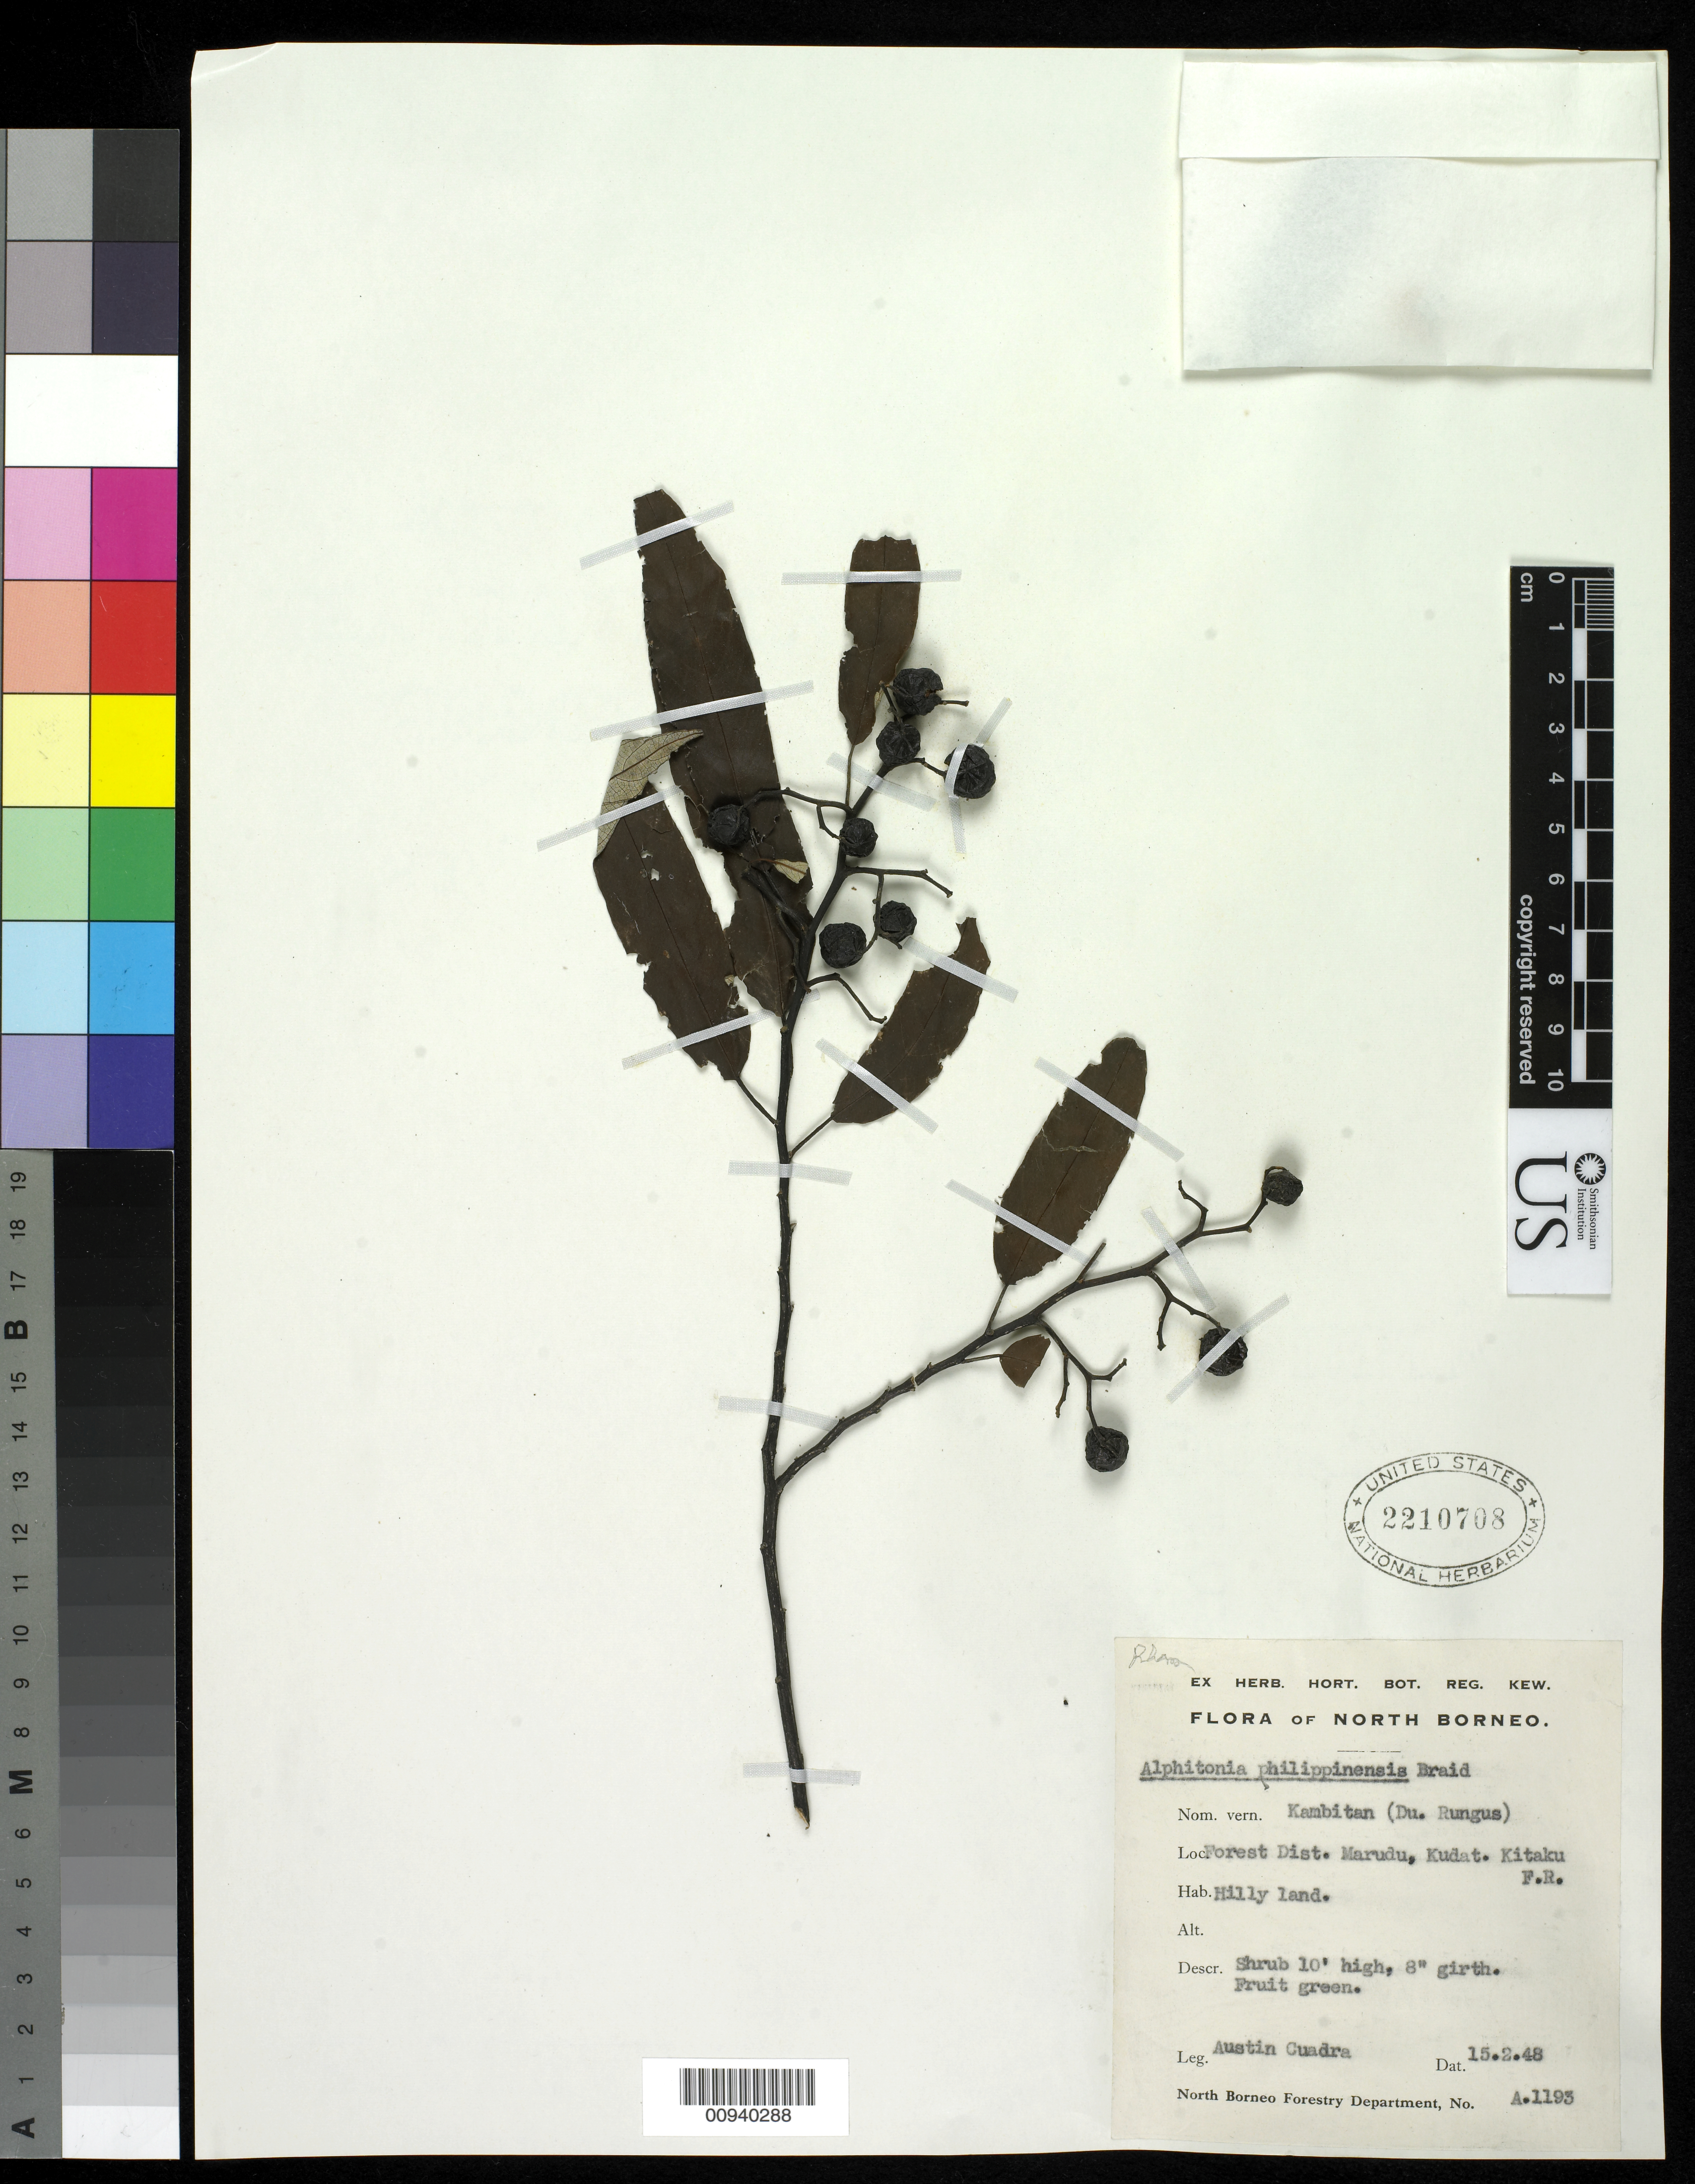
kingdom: Plantae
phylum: Tracheophyta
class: Magnoliopsida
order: Rosales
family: Rhamnaceae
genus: Alphitonia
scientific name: Alphitonia philippinensis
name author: Braid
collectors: A. Cuadra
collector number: A 1193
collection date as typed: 15 Feb 1948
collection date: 1948-02-15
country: Malaysia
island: Borneo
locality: Forest Dist. Marudu, Kudat. Kitaku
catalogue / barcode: US 2210708